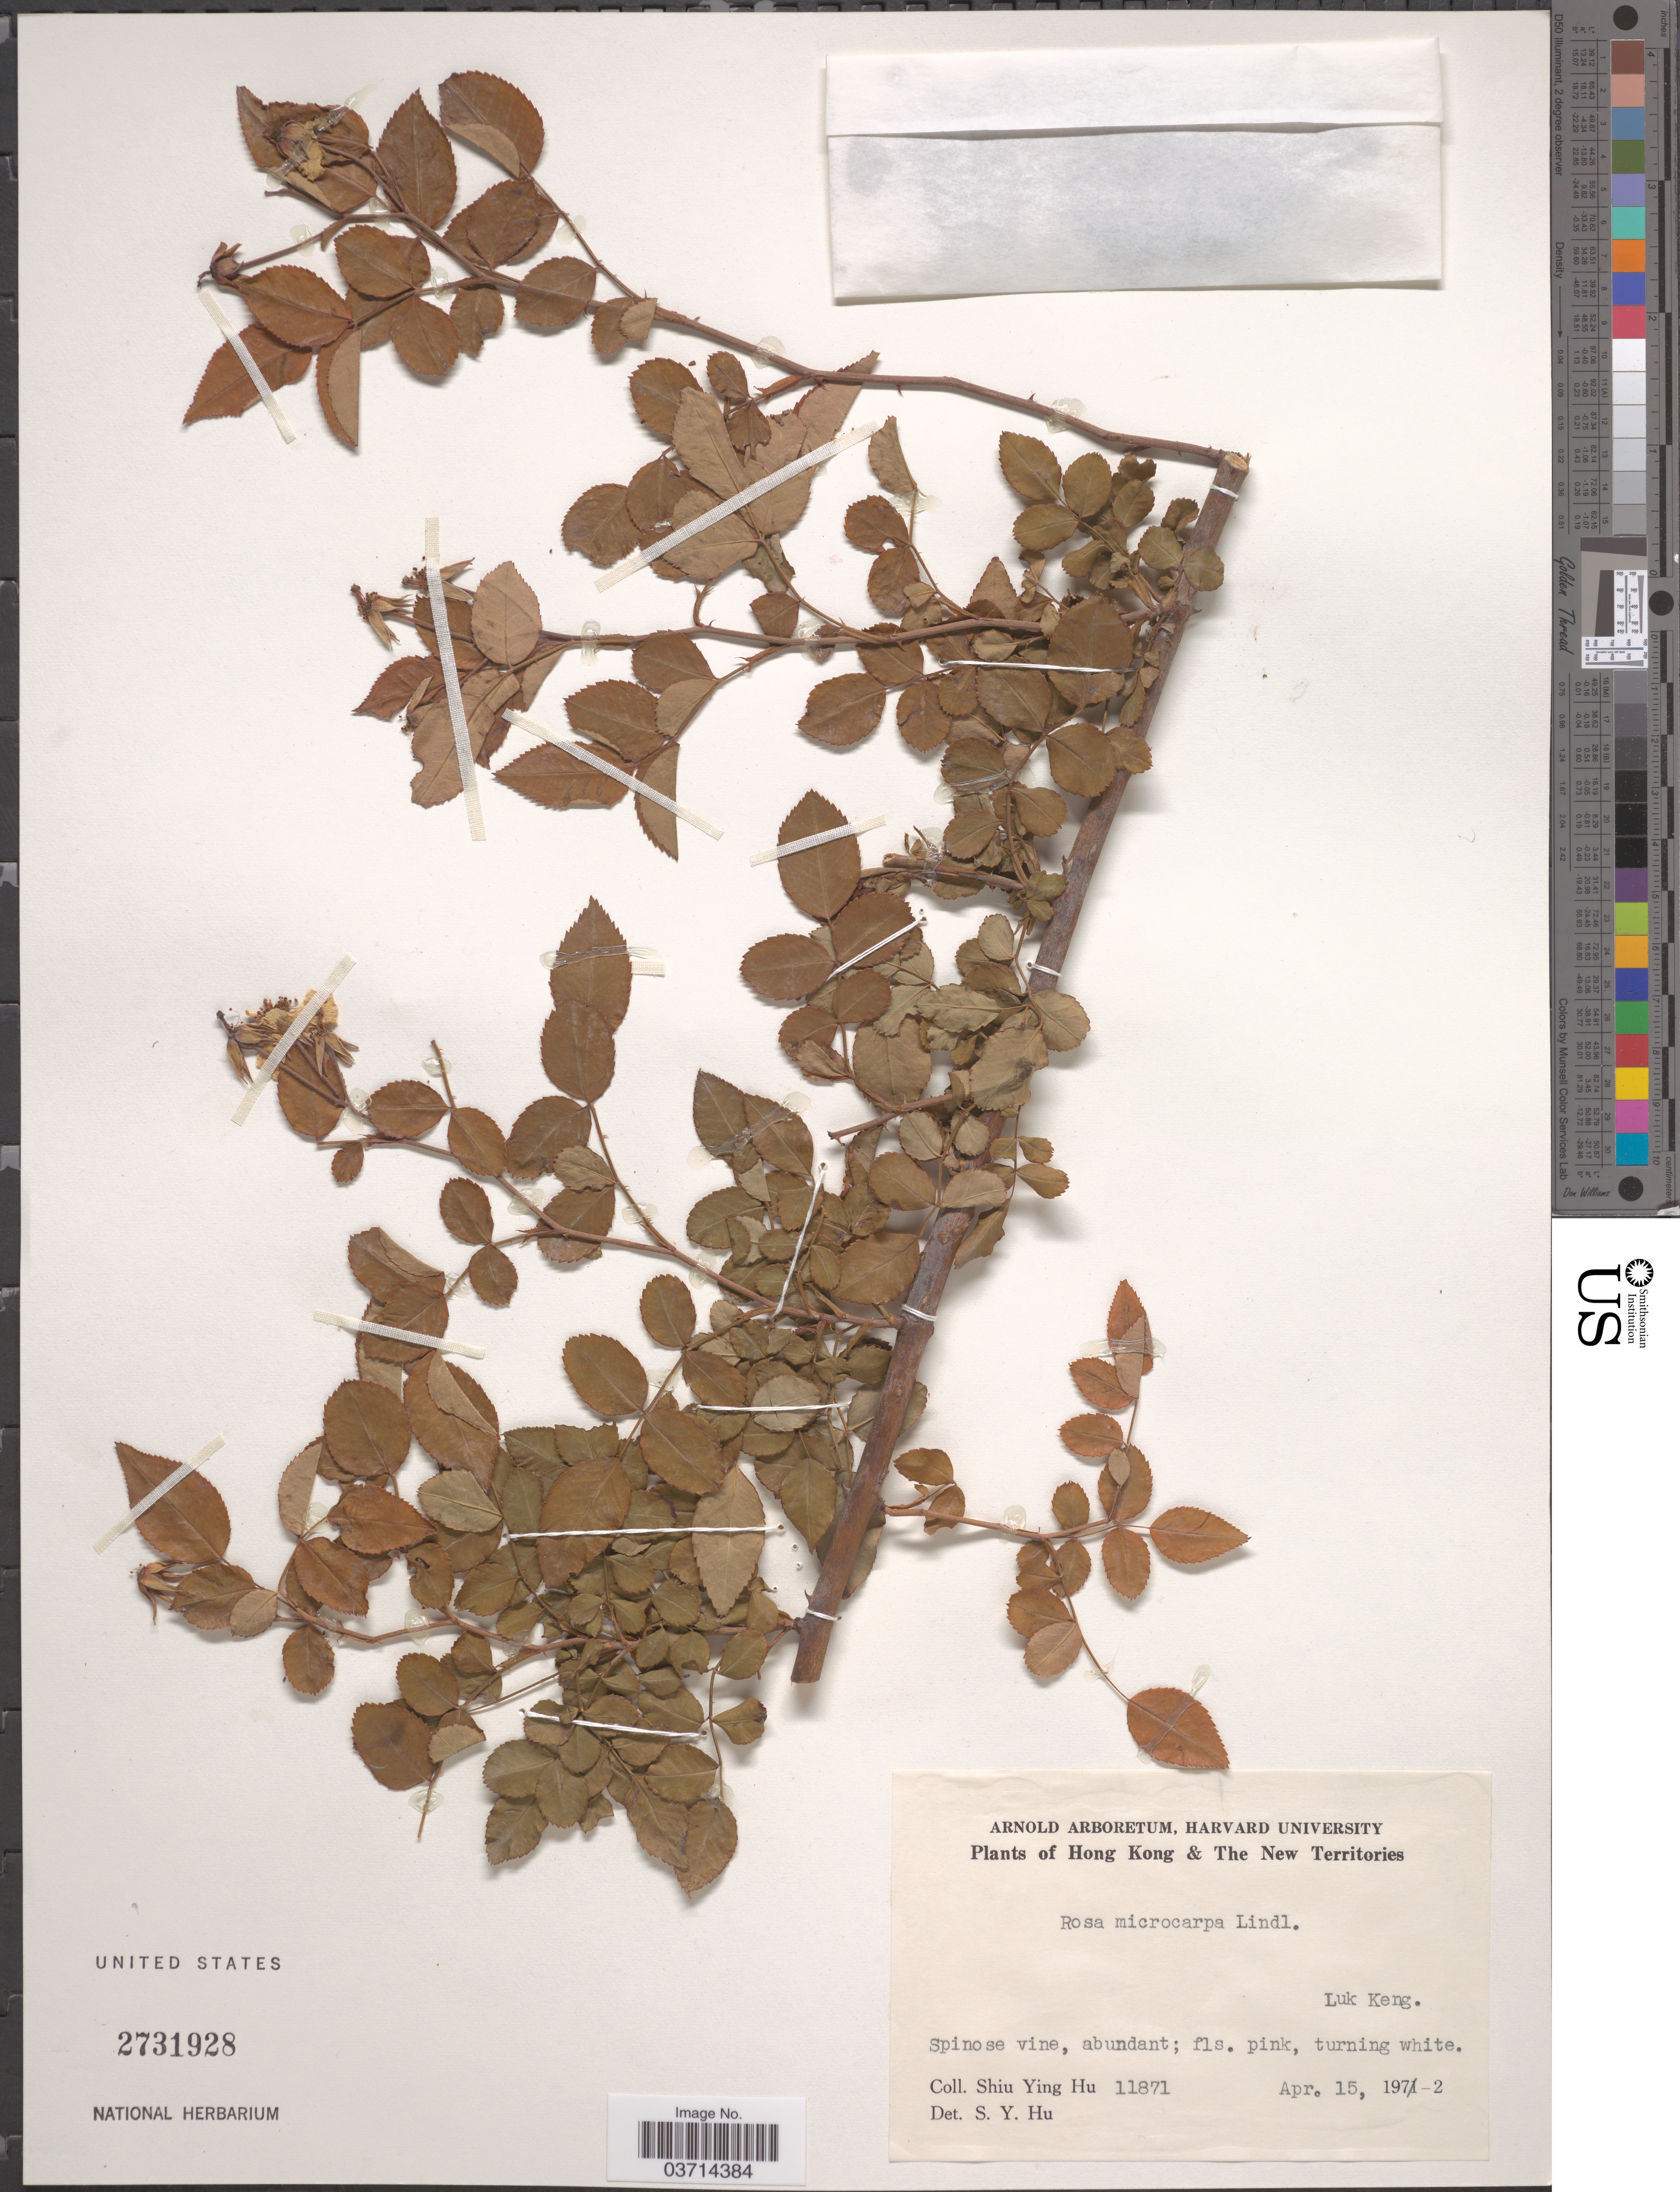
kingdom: Plantae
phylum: Tracheophyta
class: Magnoliopsida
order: Rosales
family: Rosaceae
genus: Rosa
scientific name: Rosa microcarpa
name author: Lindl.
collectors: S. Y. Hu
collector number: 11871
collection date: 1972-04-15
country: China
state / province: Hong Kong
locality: Hong Kong & The New Territories. Luk Keng.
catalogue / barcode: US 2731928